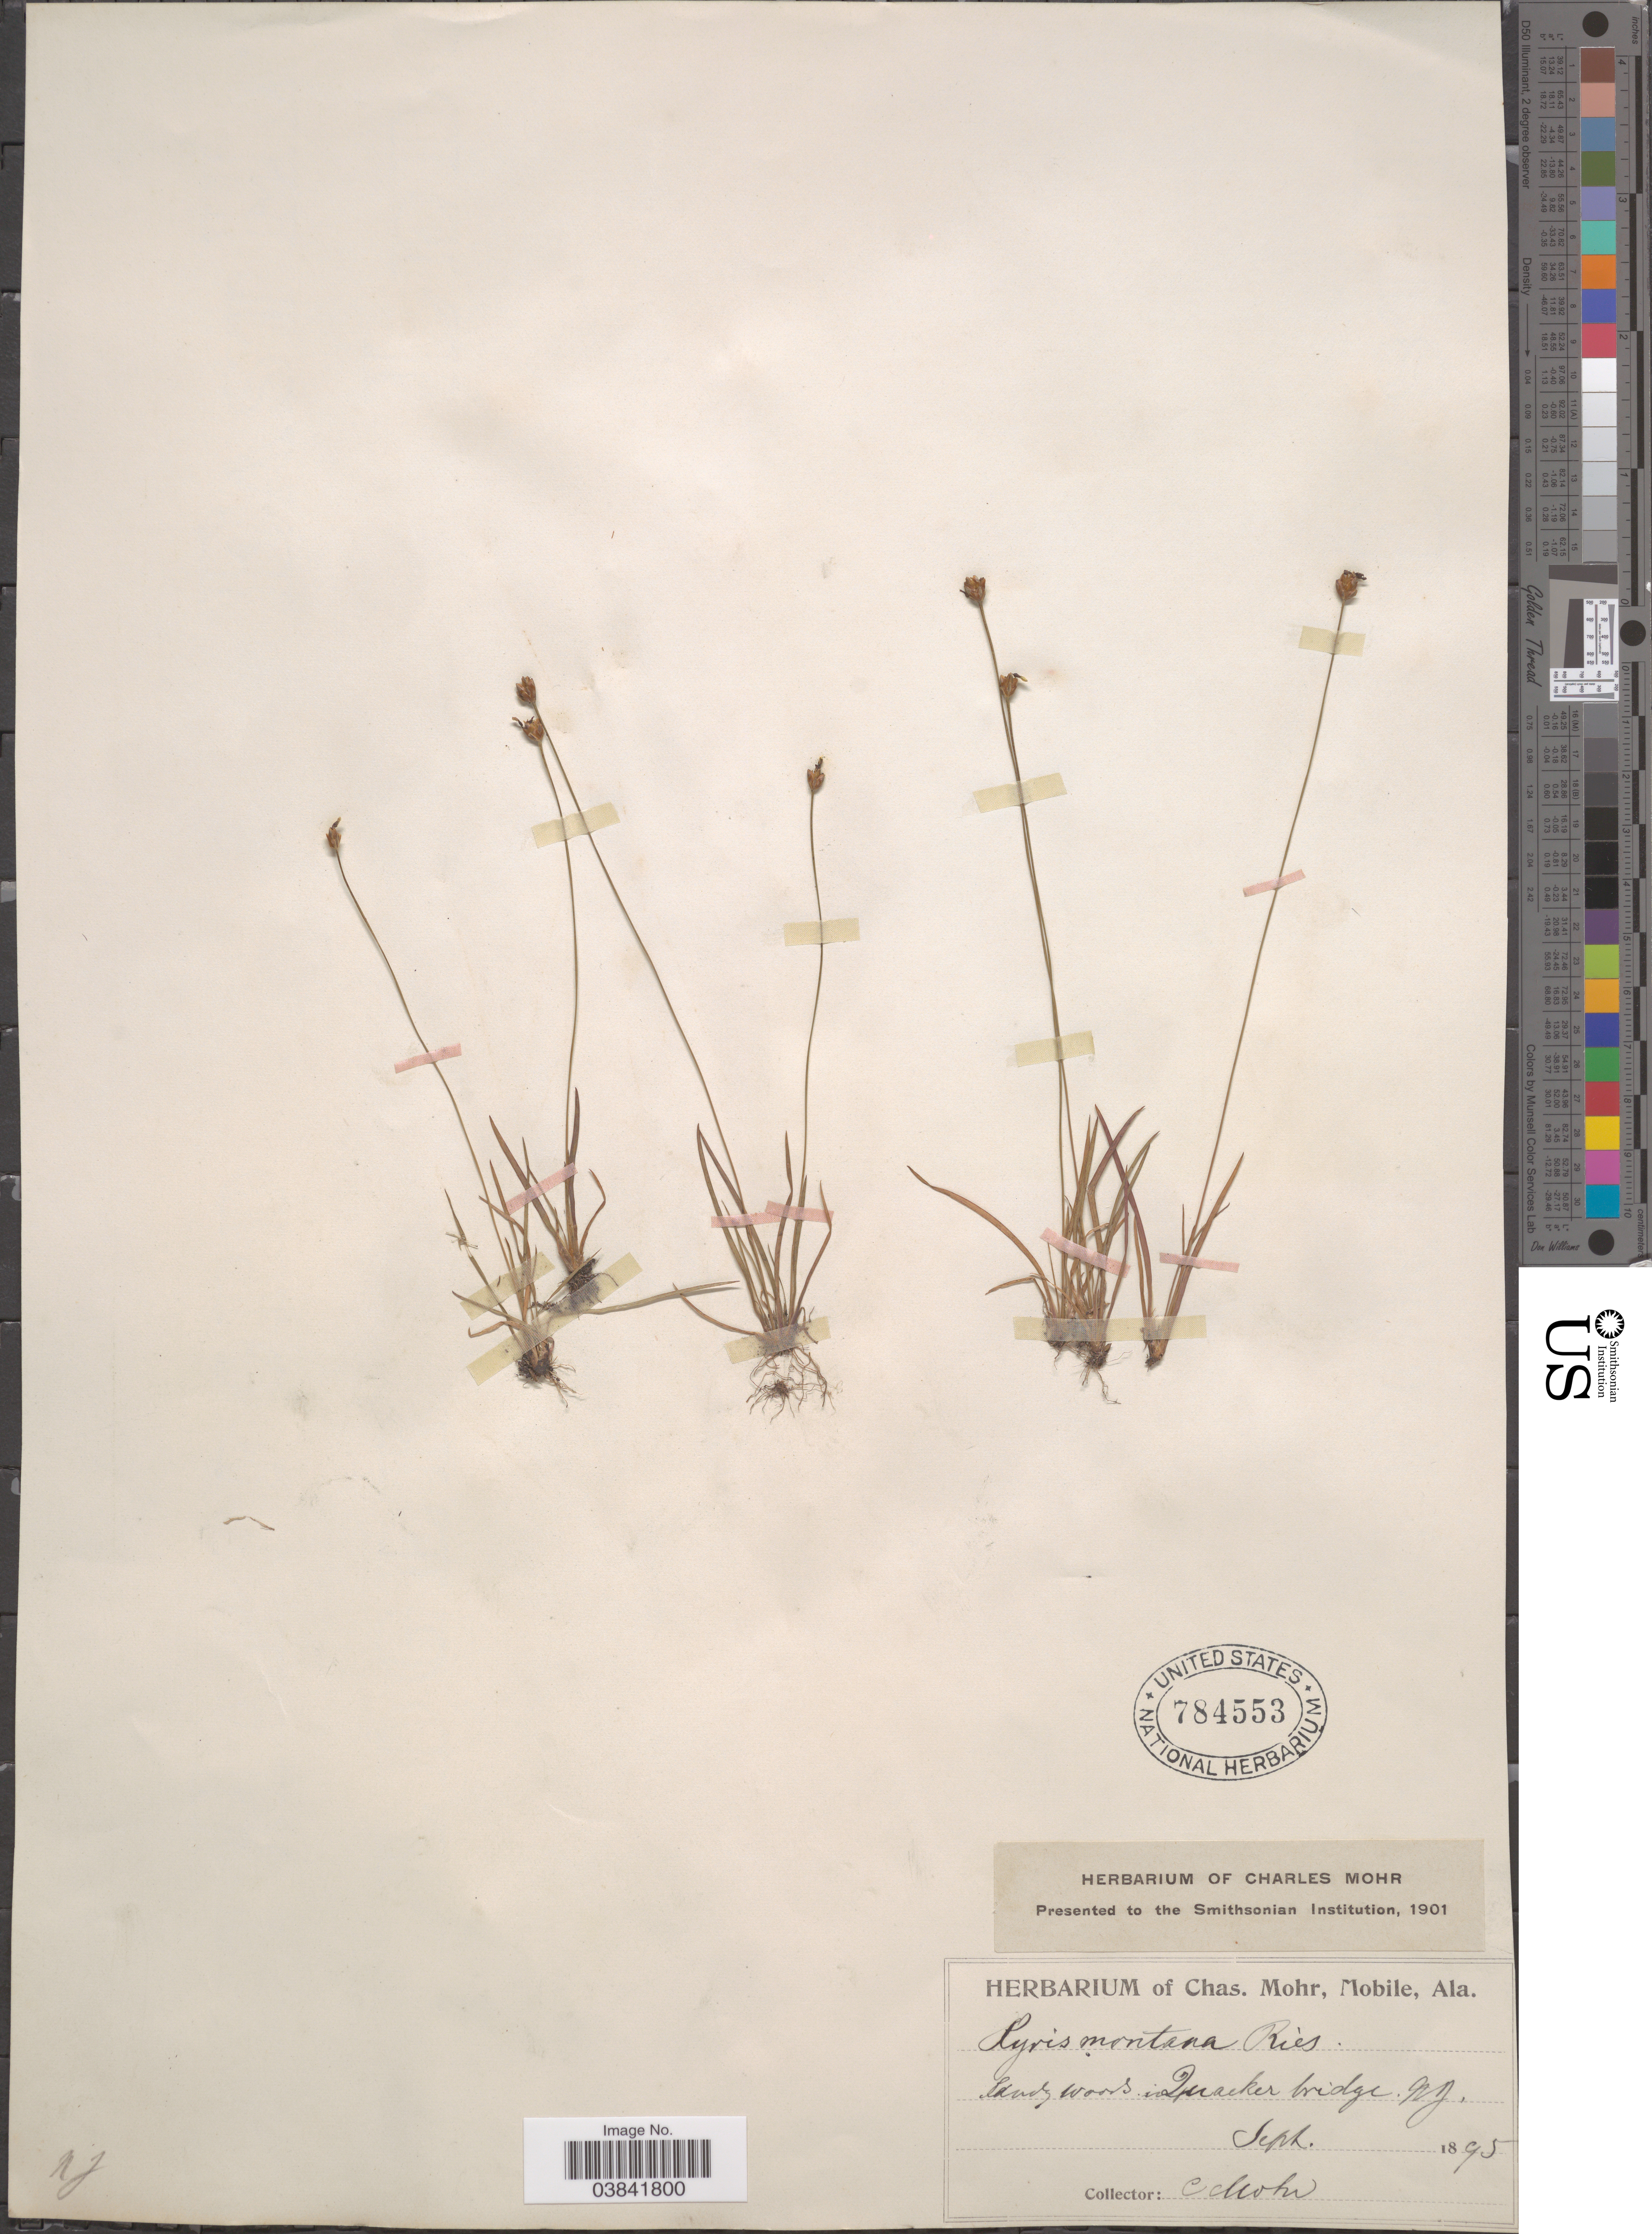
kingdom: Plantae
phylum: Tracheophyta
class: Liliopsida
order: Poales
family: Xyridaceae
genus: Xyris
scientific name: Xyris montana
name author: Ries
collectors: Mohr, C. T. (herbarium)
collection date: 1895-09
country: United States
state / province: New Jersey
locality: Shady woods in Quacker bridge.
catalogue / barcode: US 784553